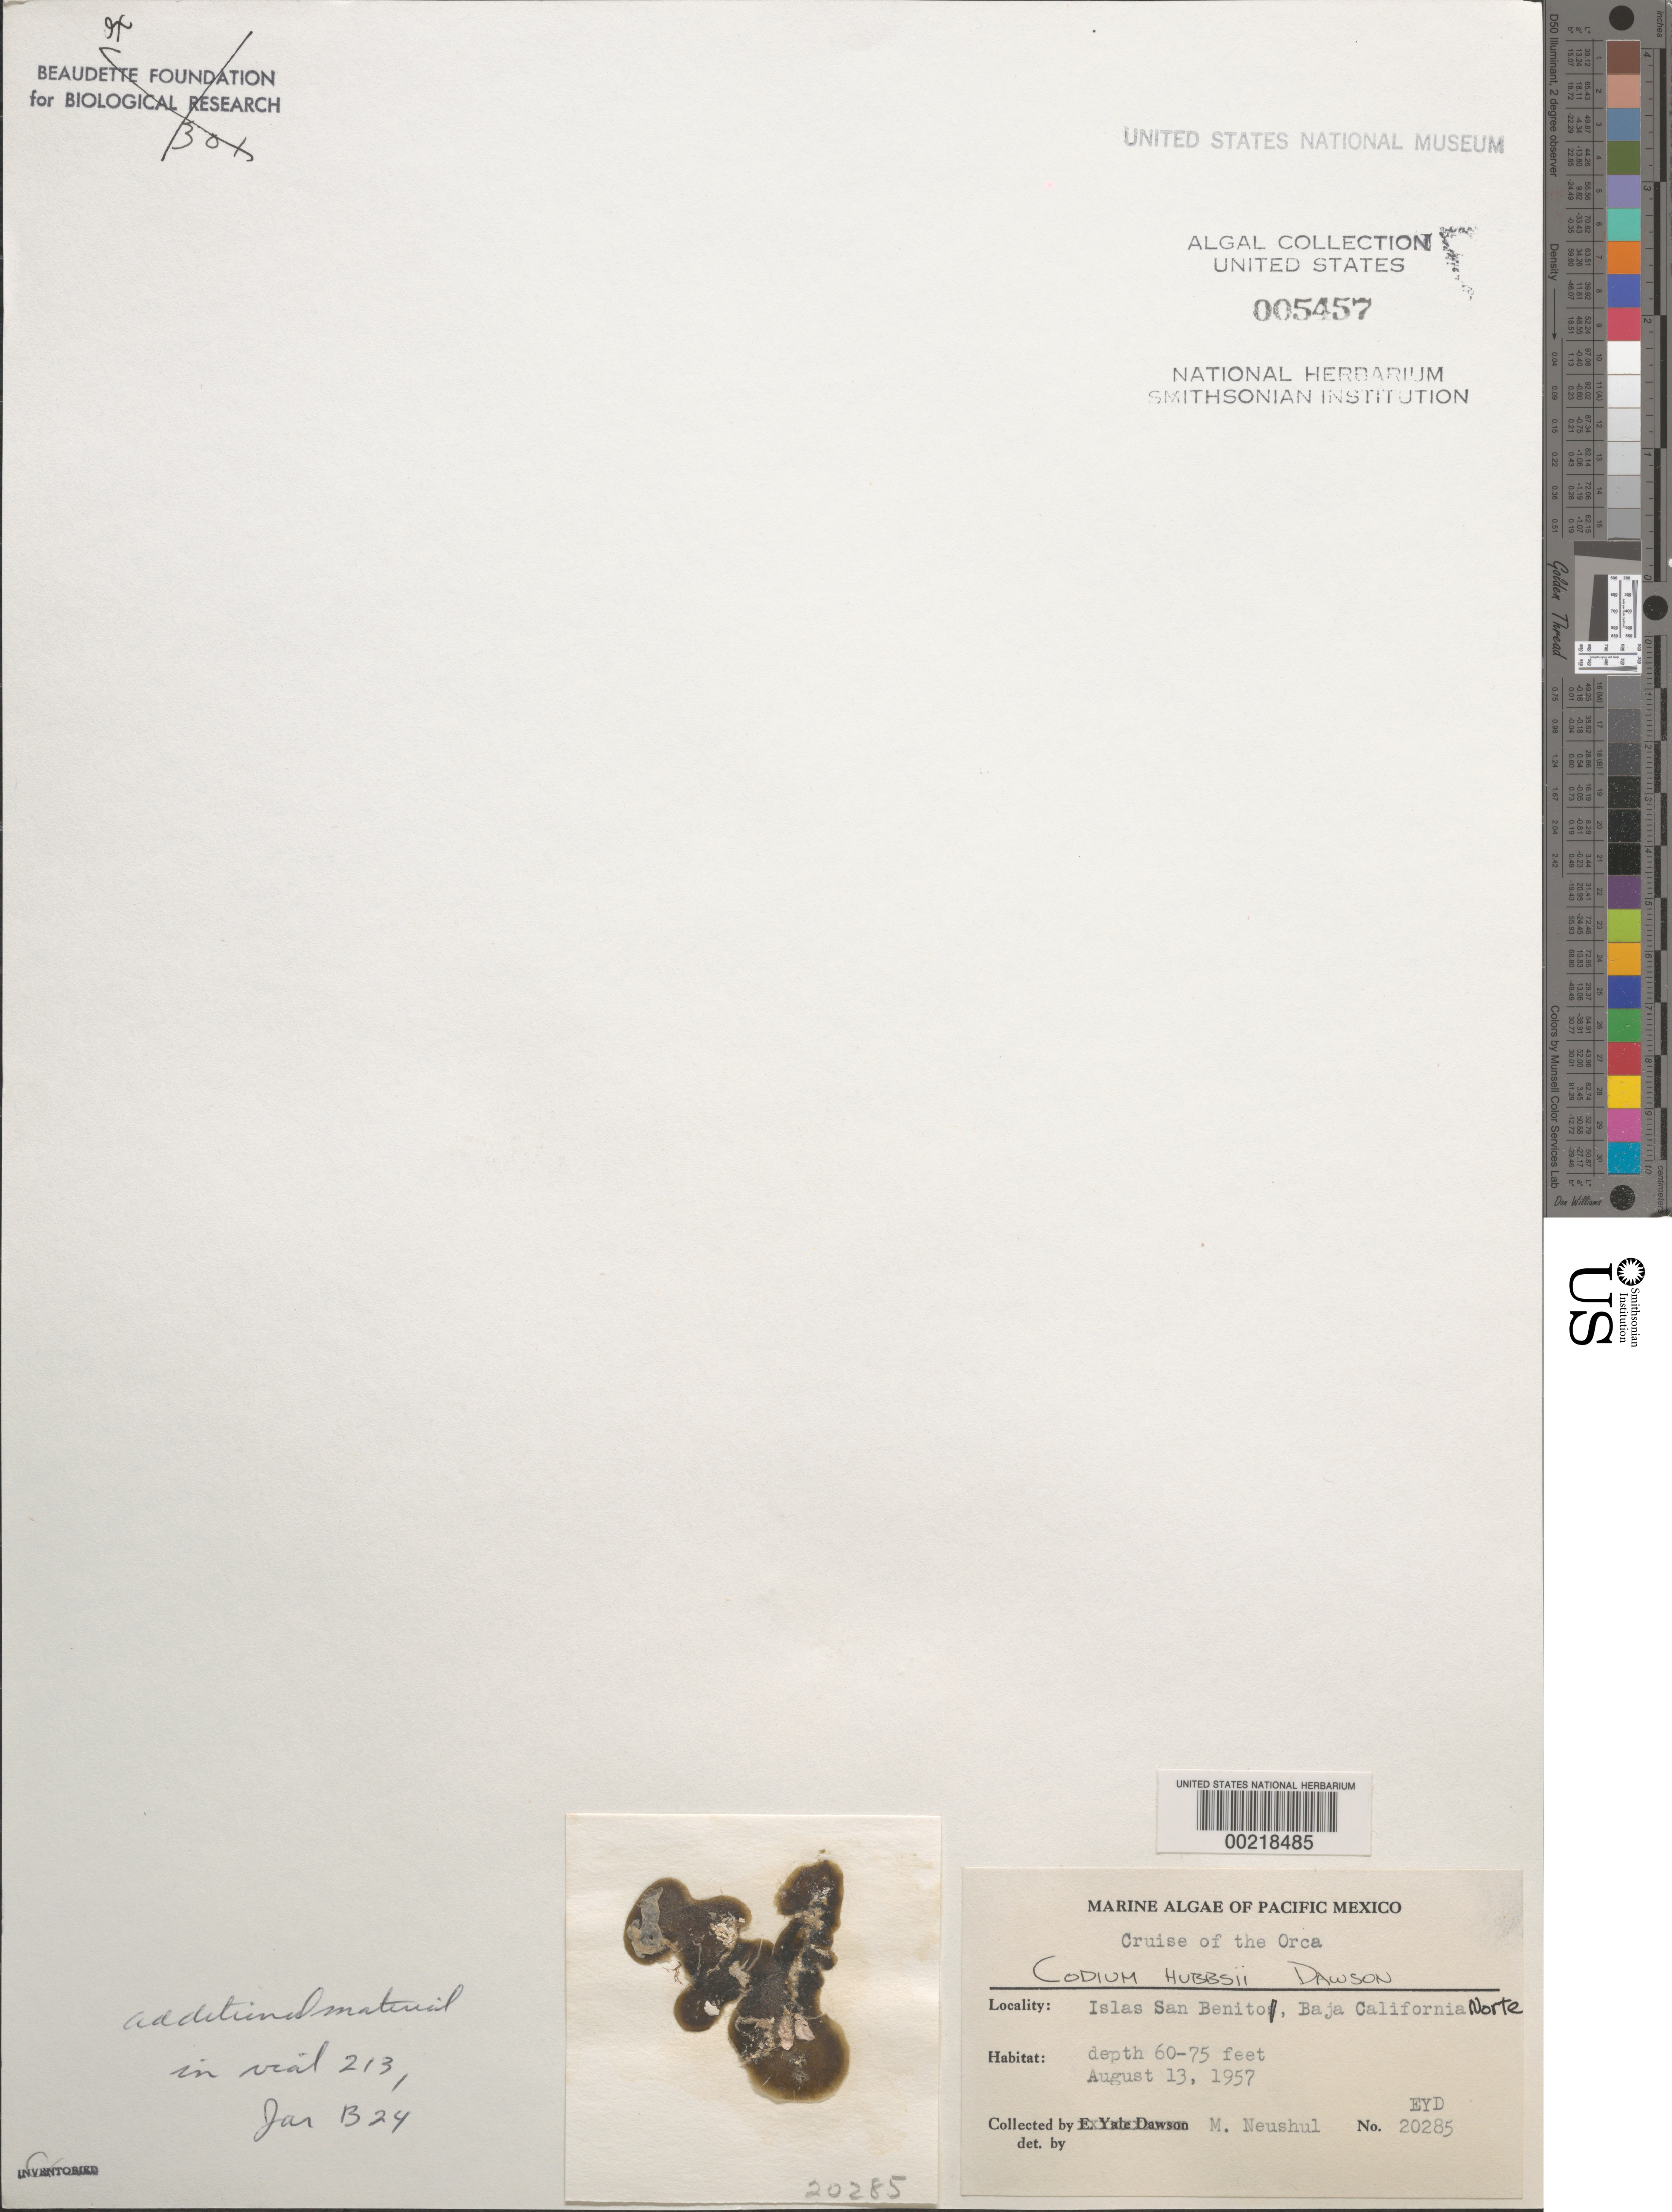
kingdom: Plantae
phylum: Chlorophyta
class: Ulvophyceae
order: Bryopsidales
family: Codiaceae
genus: Codium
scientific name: Codium hubbsii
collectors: M. Neushul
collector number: EYD 20285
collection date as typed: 13 Aug 1957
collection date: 1957-08-13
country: Mexico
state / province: Baja California Norte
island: Islas San Benito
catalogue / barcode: US 5457